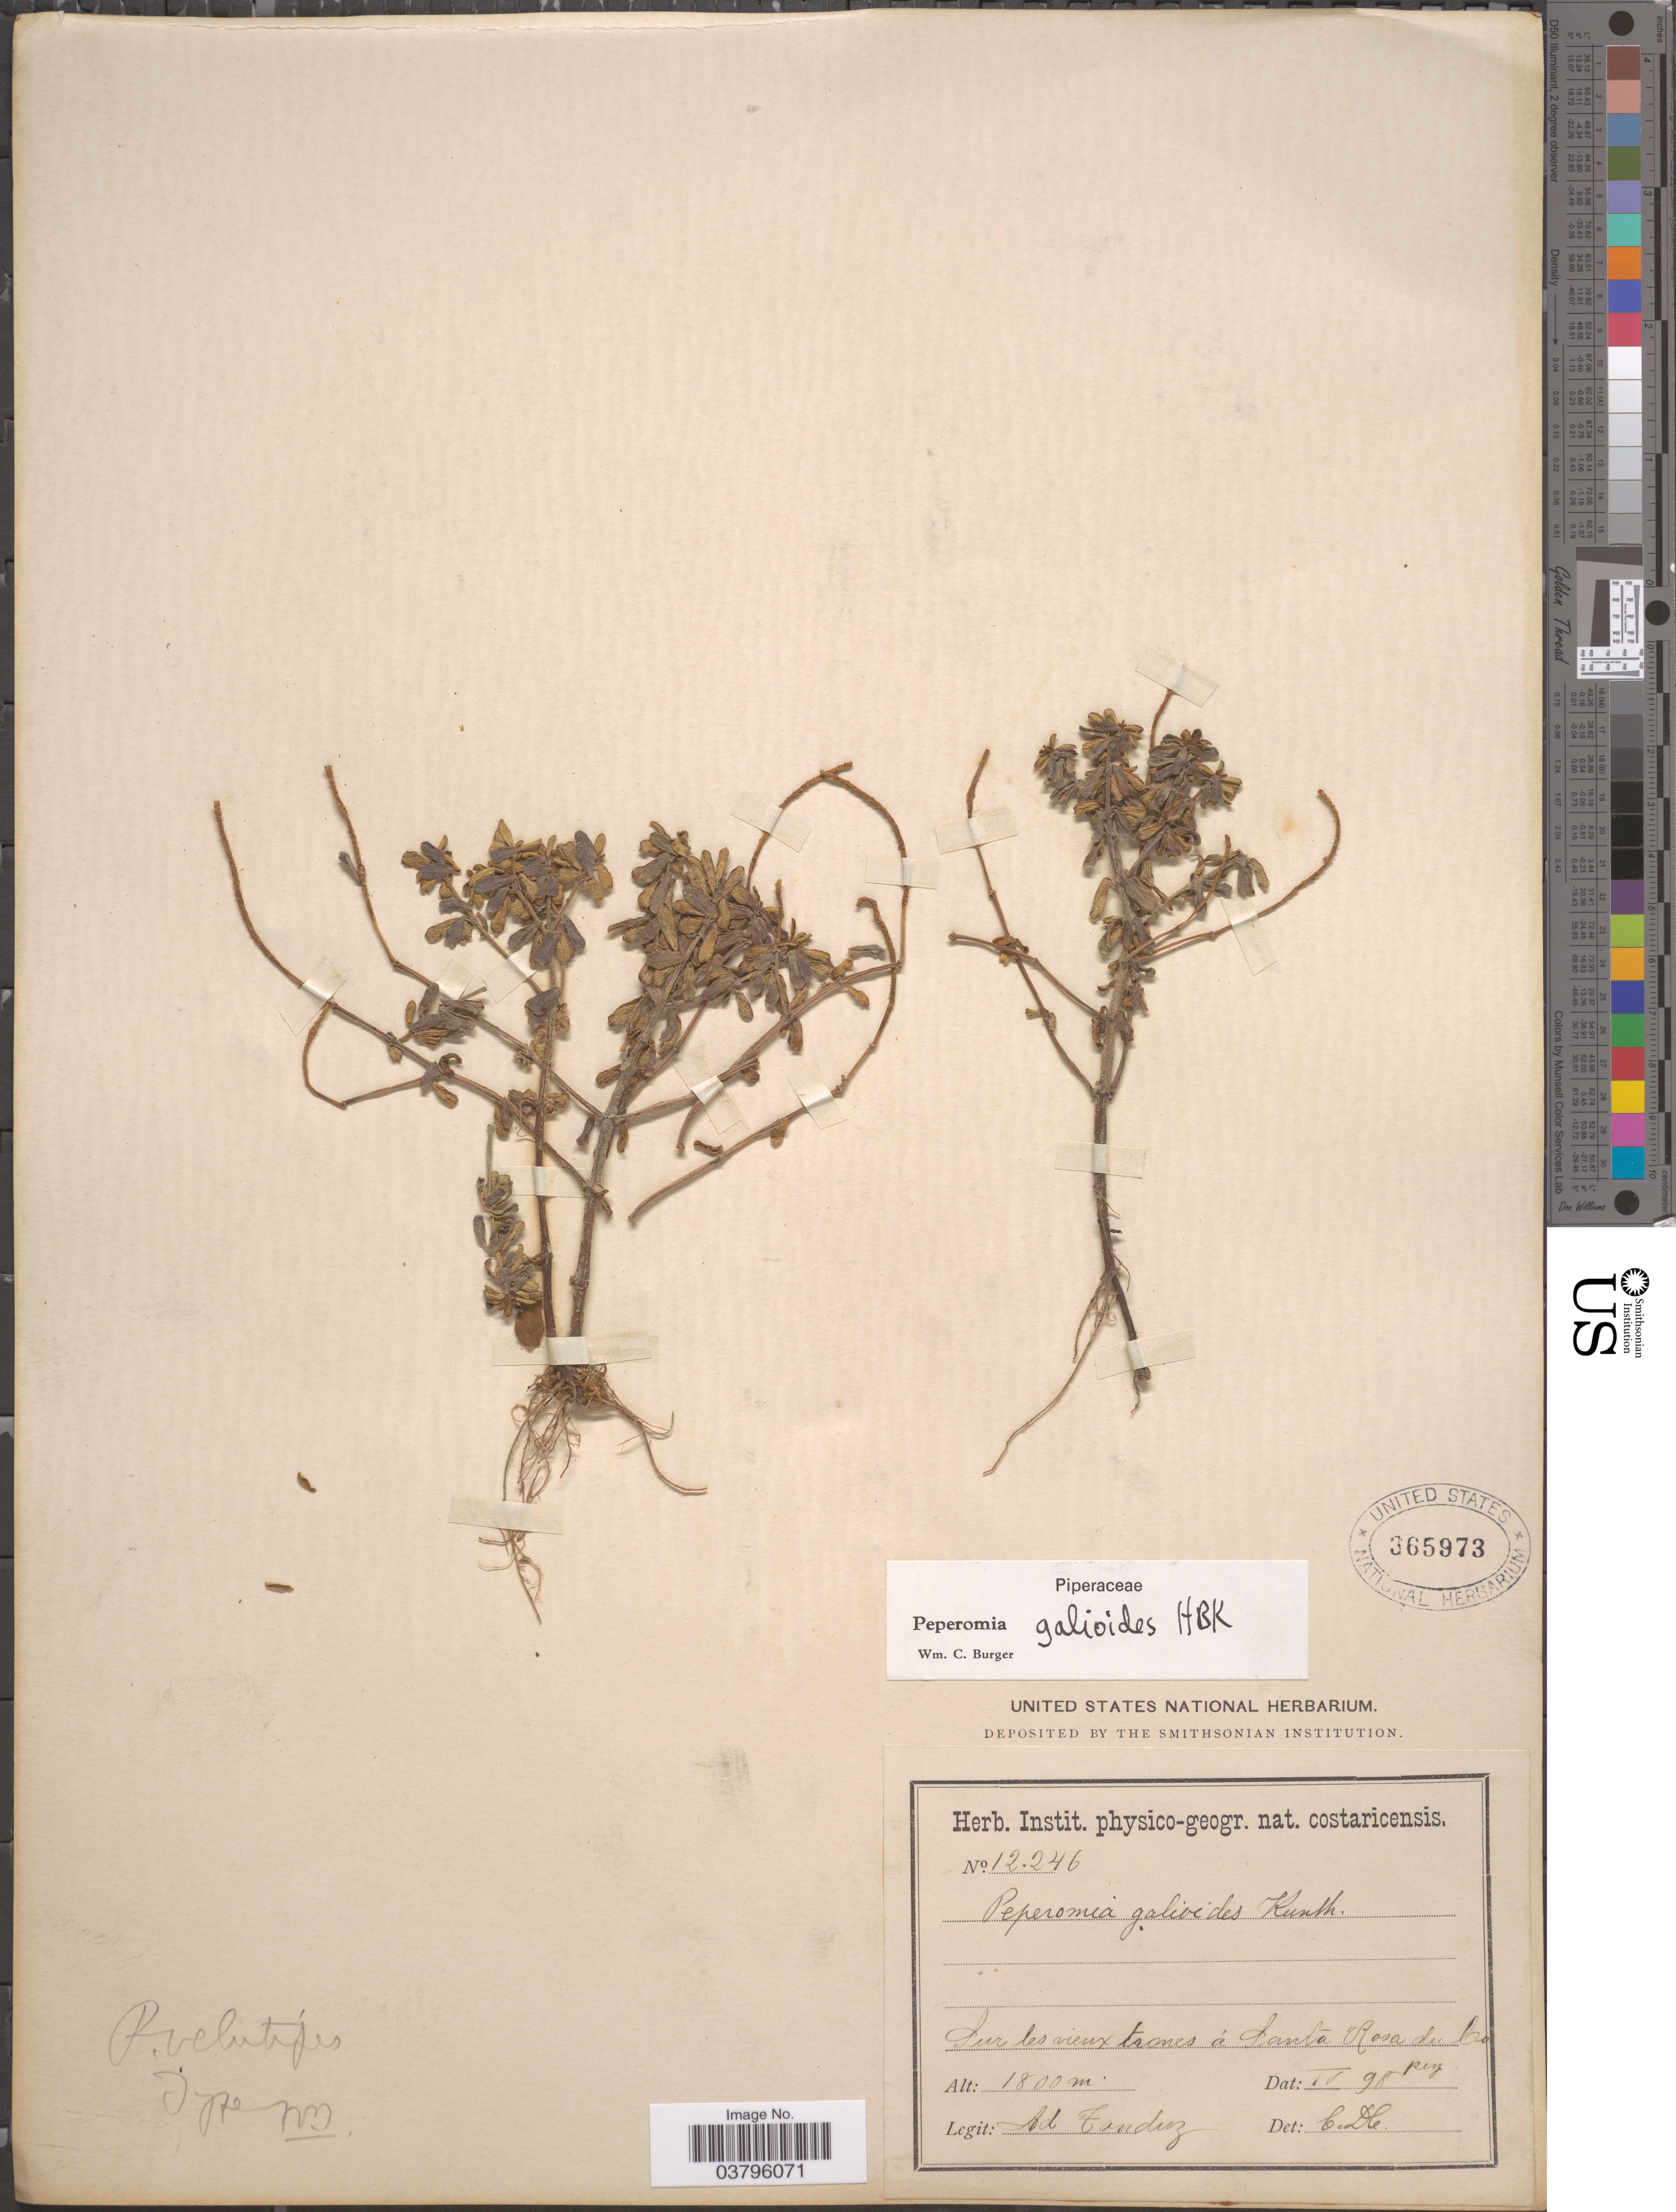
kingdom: Plantae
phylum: Tracheophyta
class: Magnoliopsida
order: Piperales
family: Piperaceae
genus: Peperomia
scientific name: Peperomia galioides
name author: Kunth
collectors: A. Tonduz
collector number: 12246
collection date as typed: Transcribed d/m/y: /4/98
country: Costa Rica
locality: Sur les vieux trones á Santa Rosa du Copey.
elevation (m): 1800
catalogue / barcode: US 365973